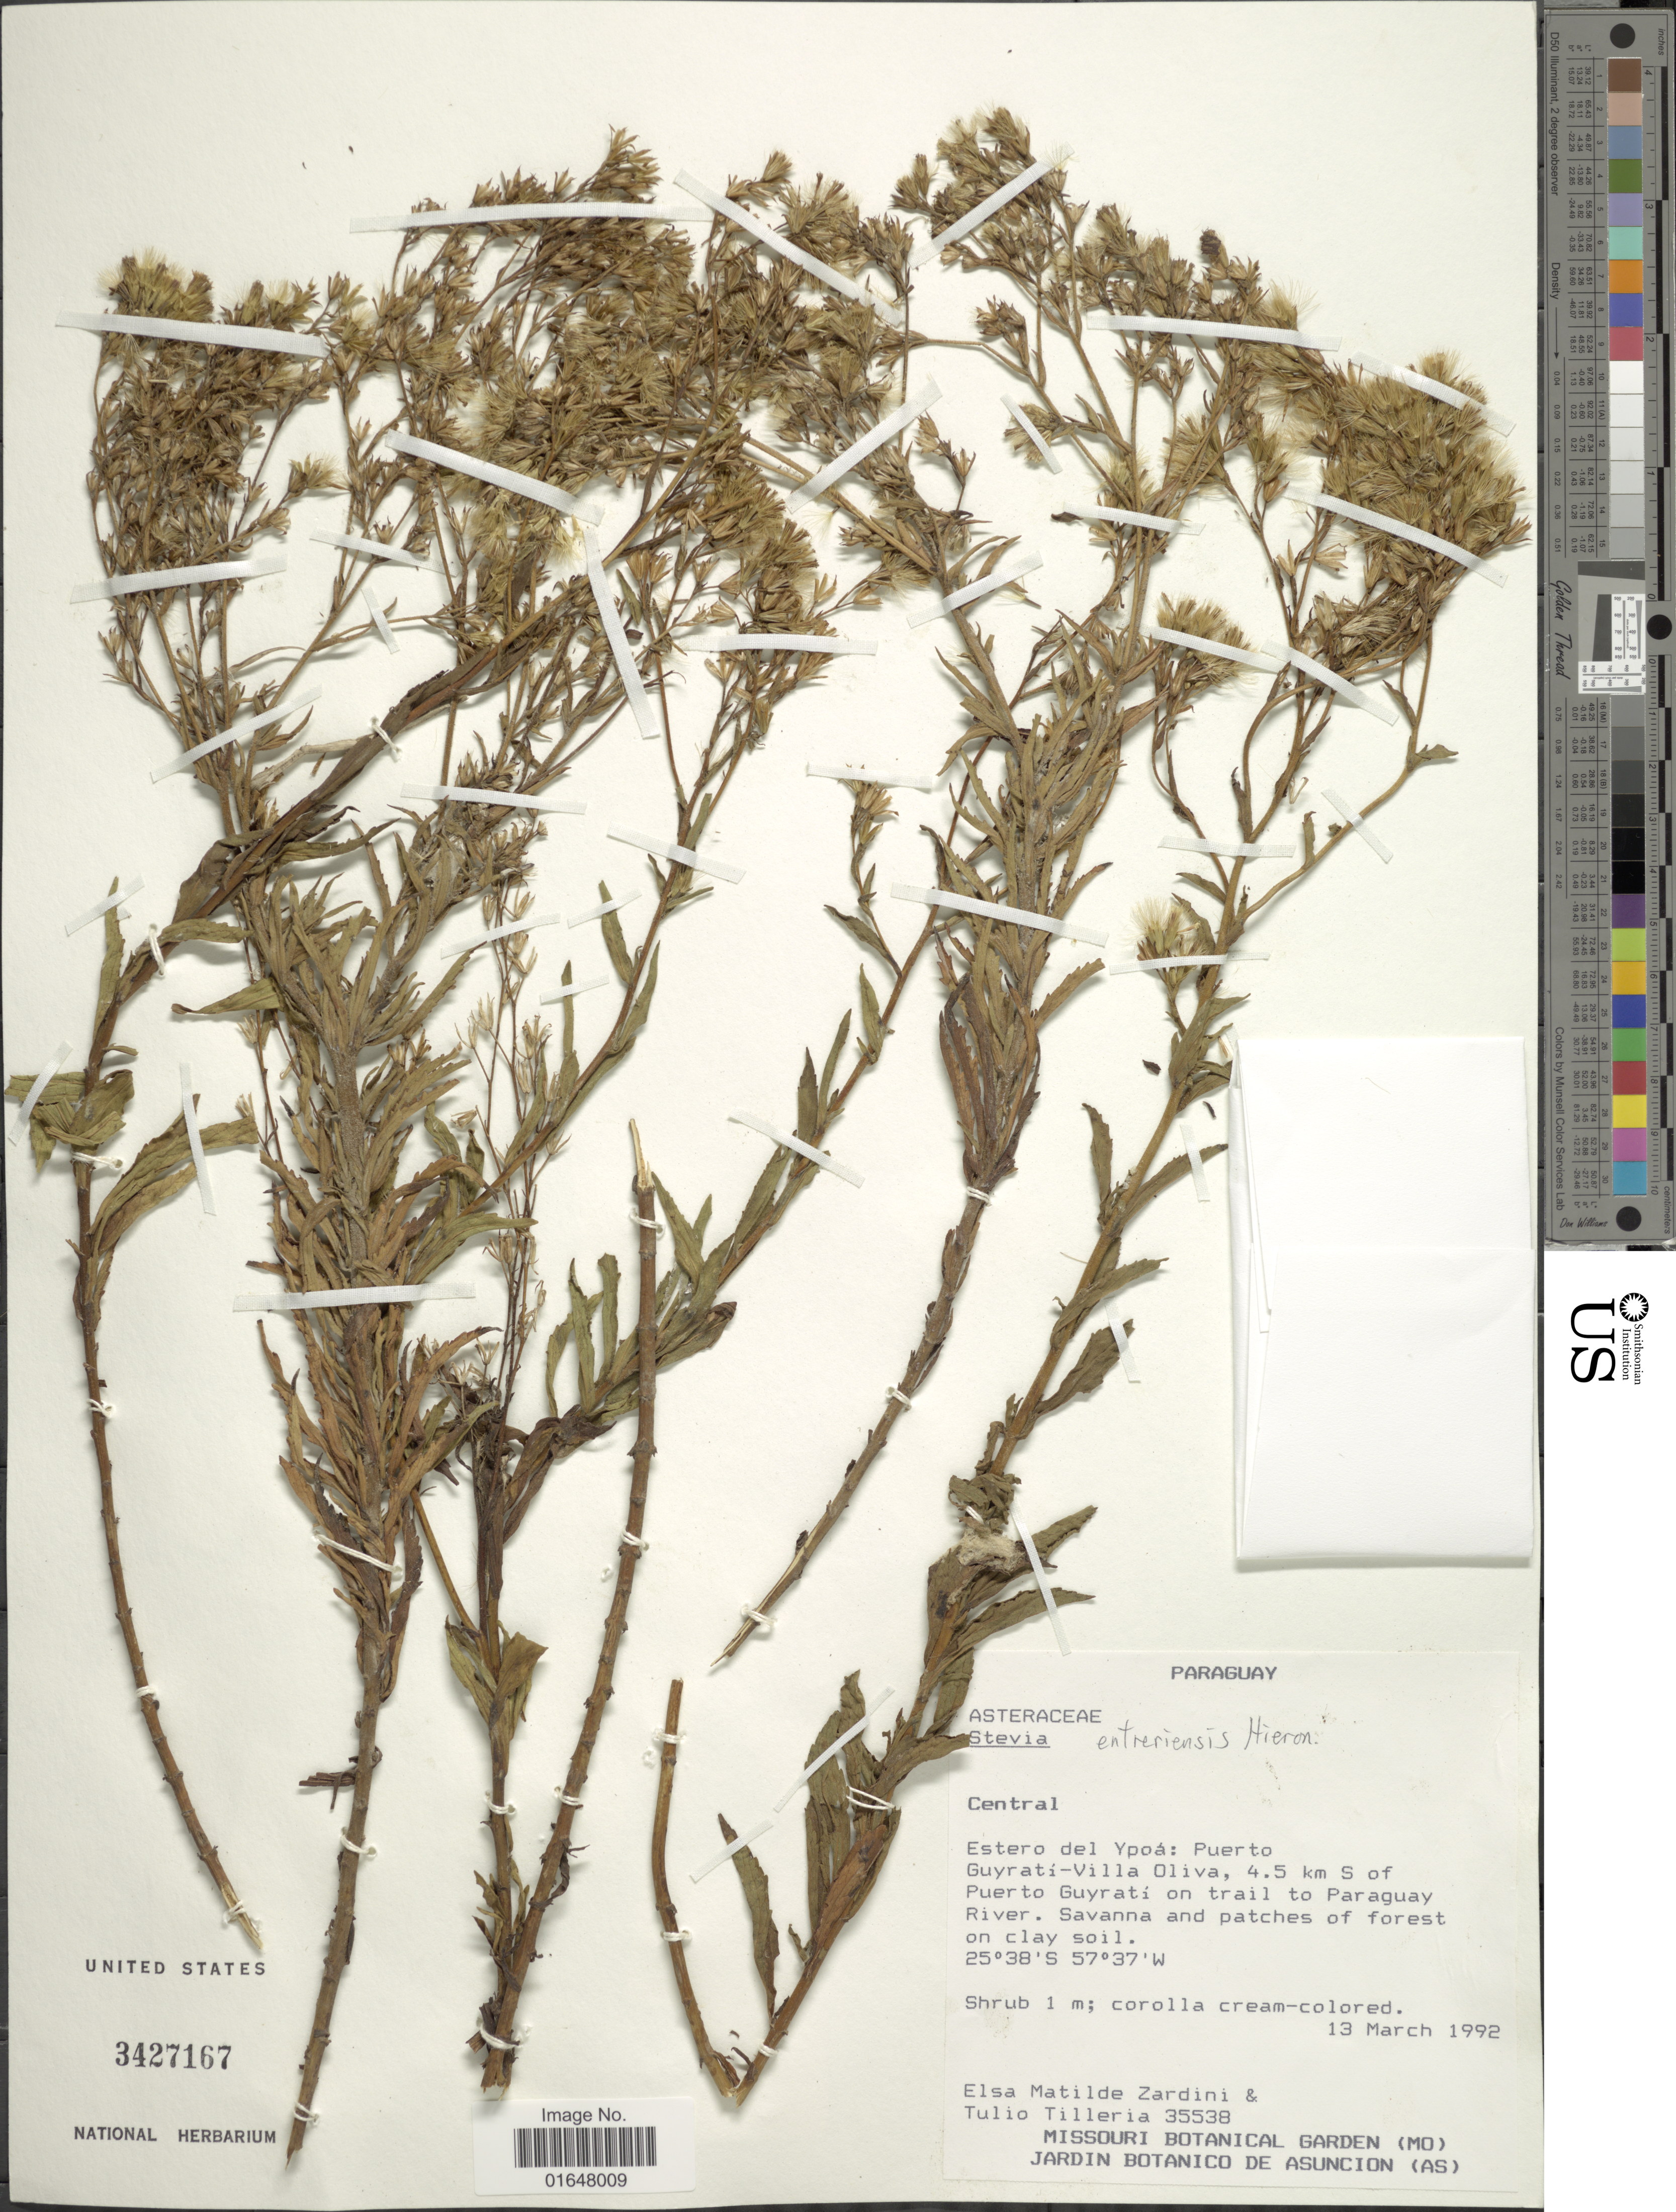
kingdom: Plantae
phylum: Tracheophyta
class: Magnoliopsida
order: Asterales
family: Asteraceae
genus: Stevia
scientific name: Stevia entreriensis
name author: Hieron.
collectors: E. M. Zardini & T. Tilleria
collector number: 35538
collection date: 1992-03-13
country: Paraguay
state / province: Central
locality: Estero del Ypoa, Puerto Guyrati-Villa Oliva, 4.5 km S of Puerto Guyrati on trail to Paraguay River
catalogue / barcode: US 3427167